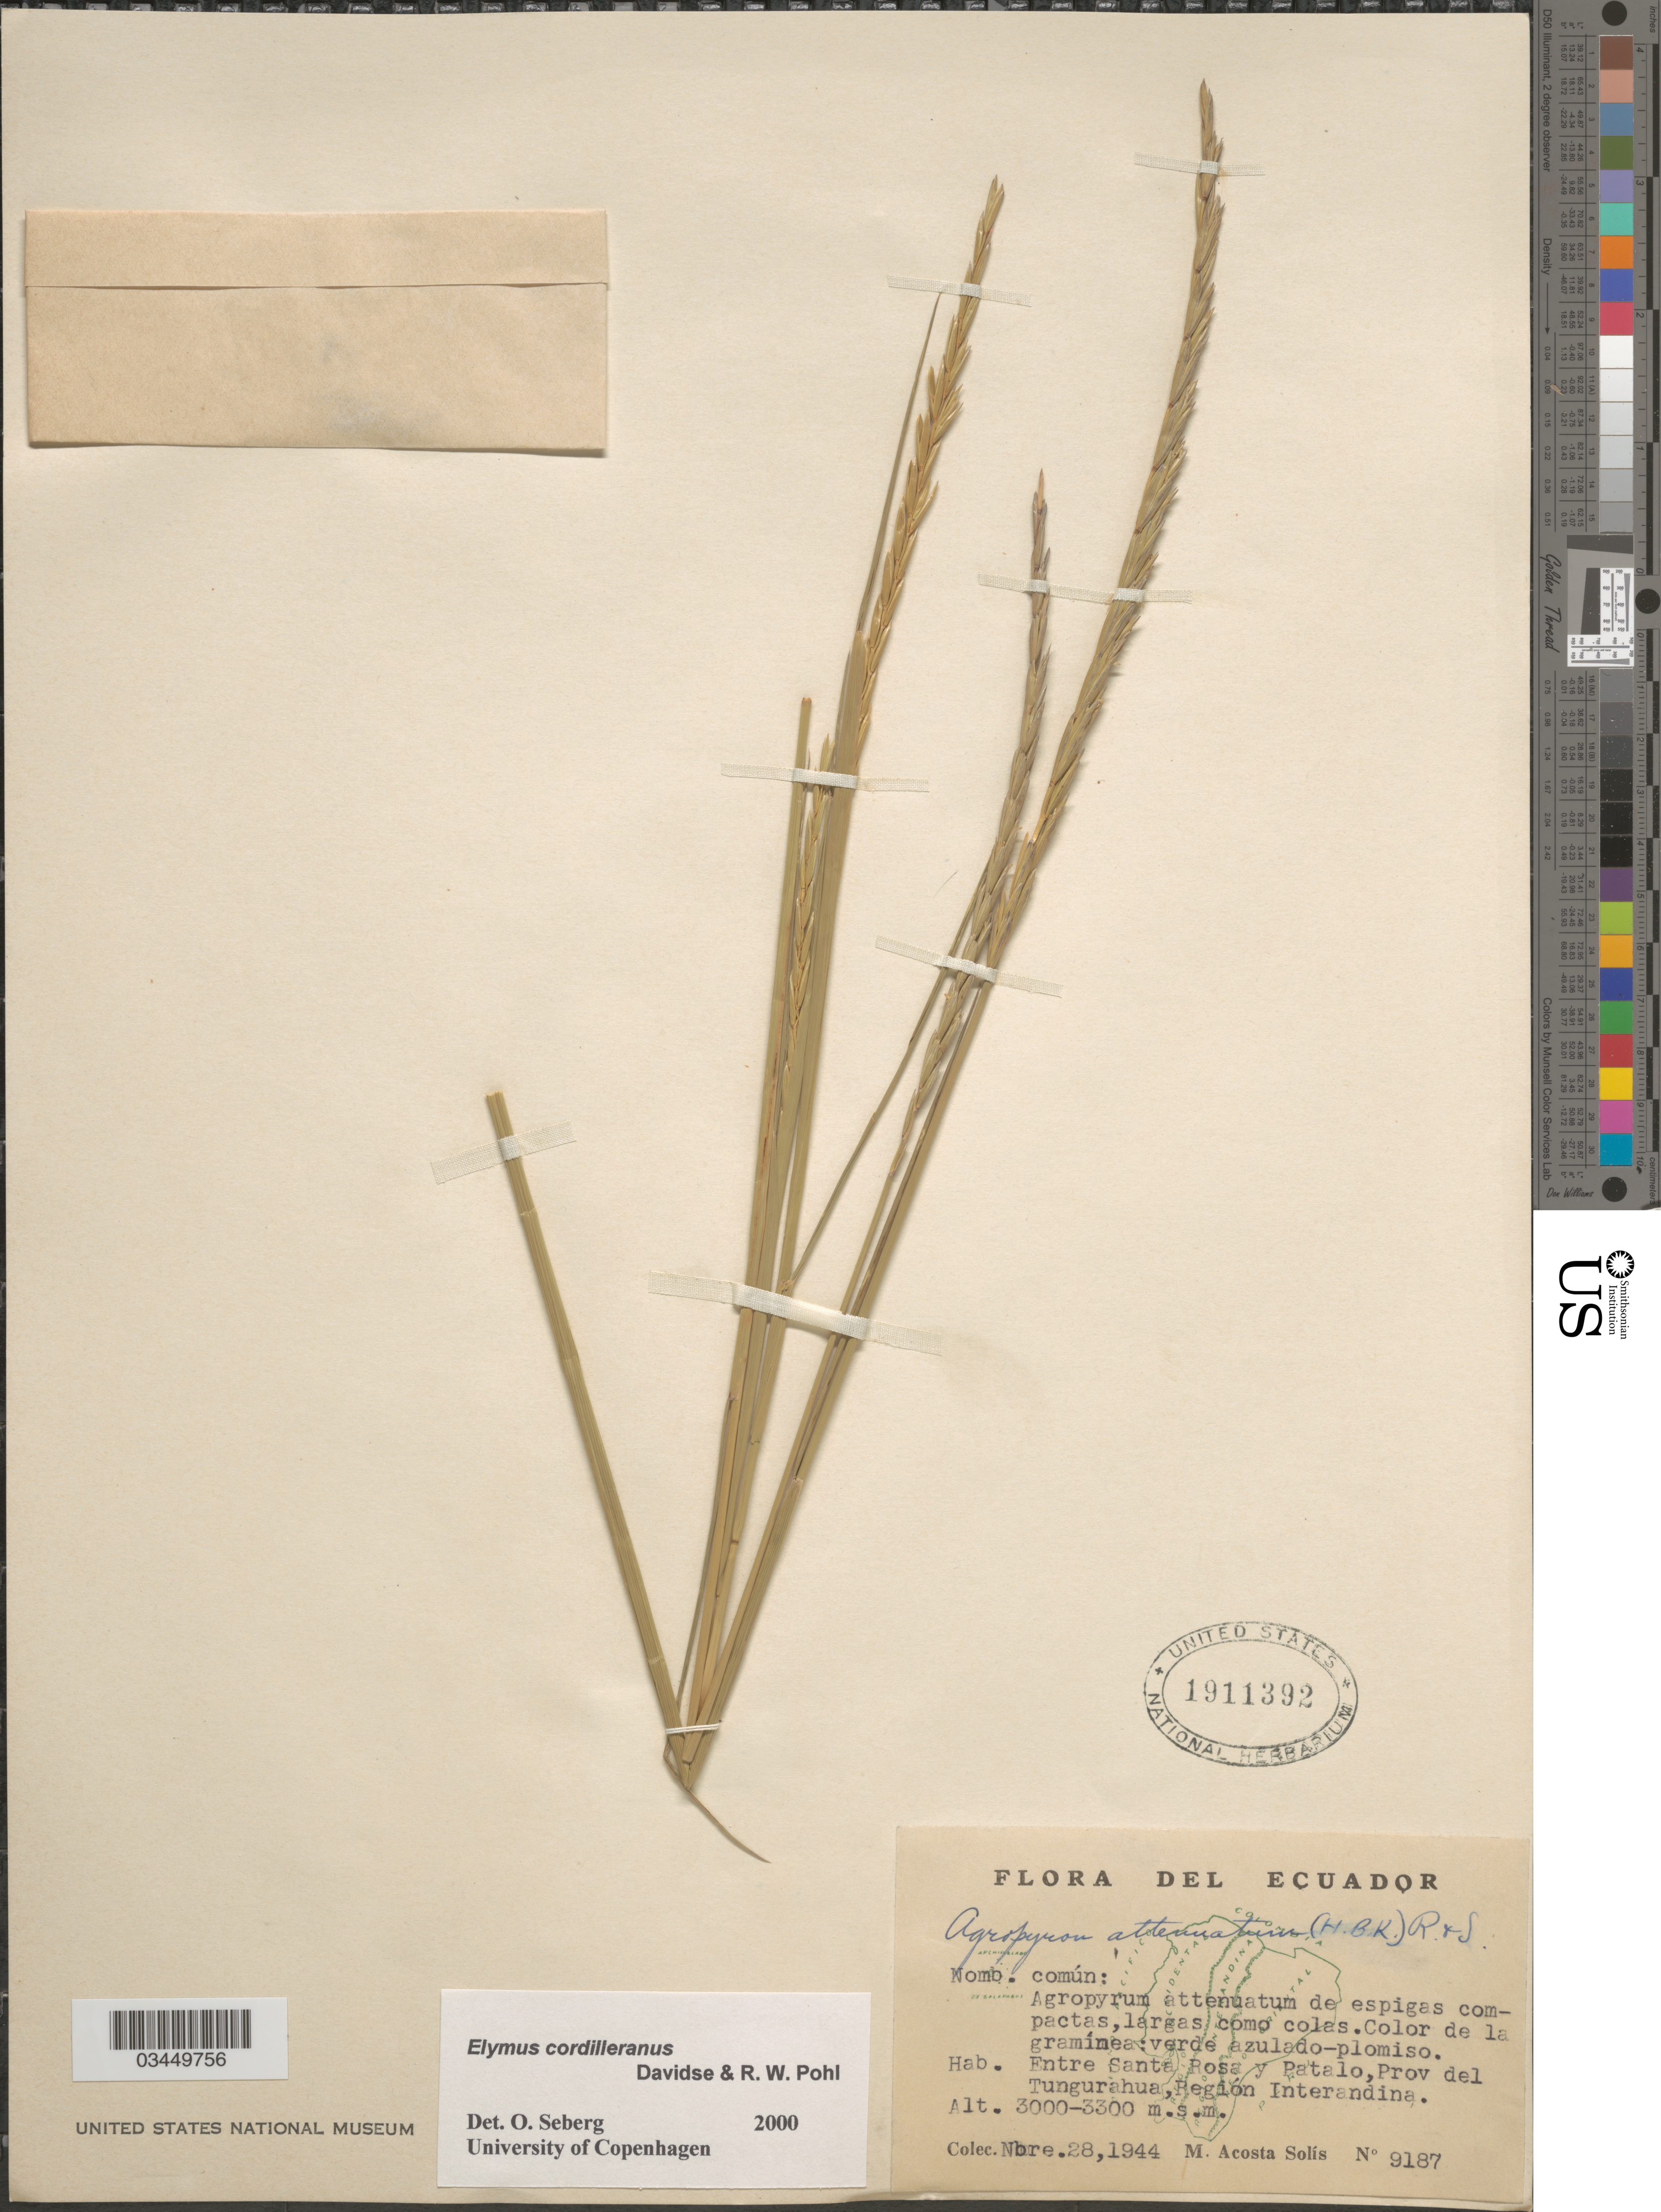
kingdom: Plantae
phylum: Tracheophyta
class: Liliopsida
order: Poales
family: Poaceae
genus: Elymus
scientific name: Elymus cordilleranus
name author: Davidse & R.W. Pohl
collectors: M. Acosta Solis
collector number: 9187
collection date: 1944-11-28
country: Ecuador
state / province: Tungurahua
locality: Entre San Rosa y Patalo, Región Interandina.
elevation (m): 3000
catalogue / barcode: US 1911392